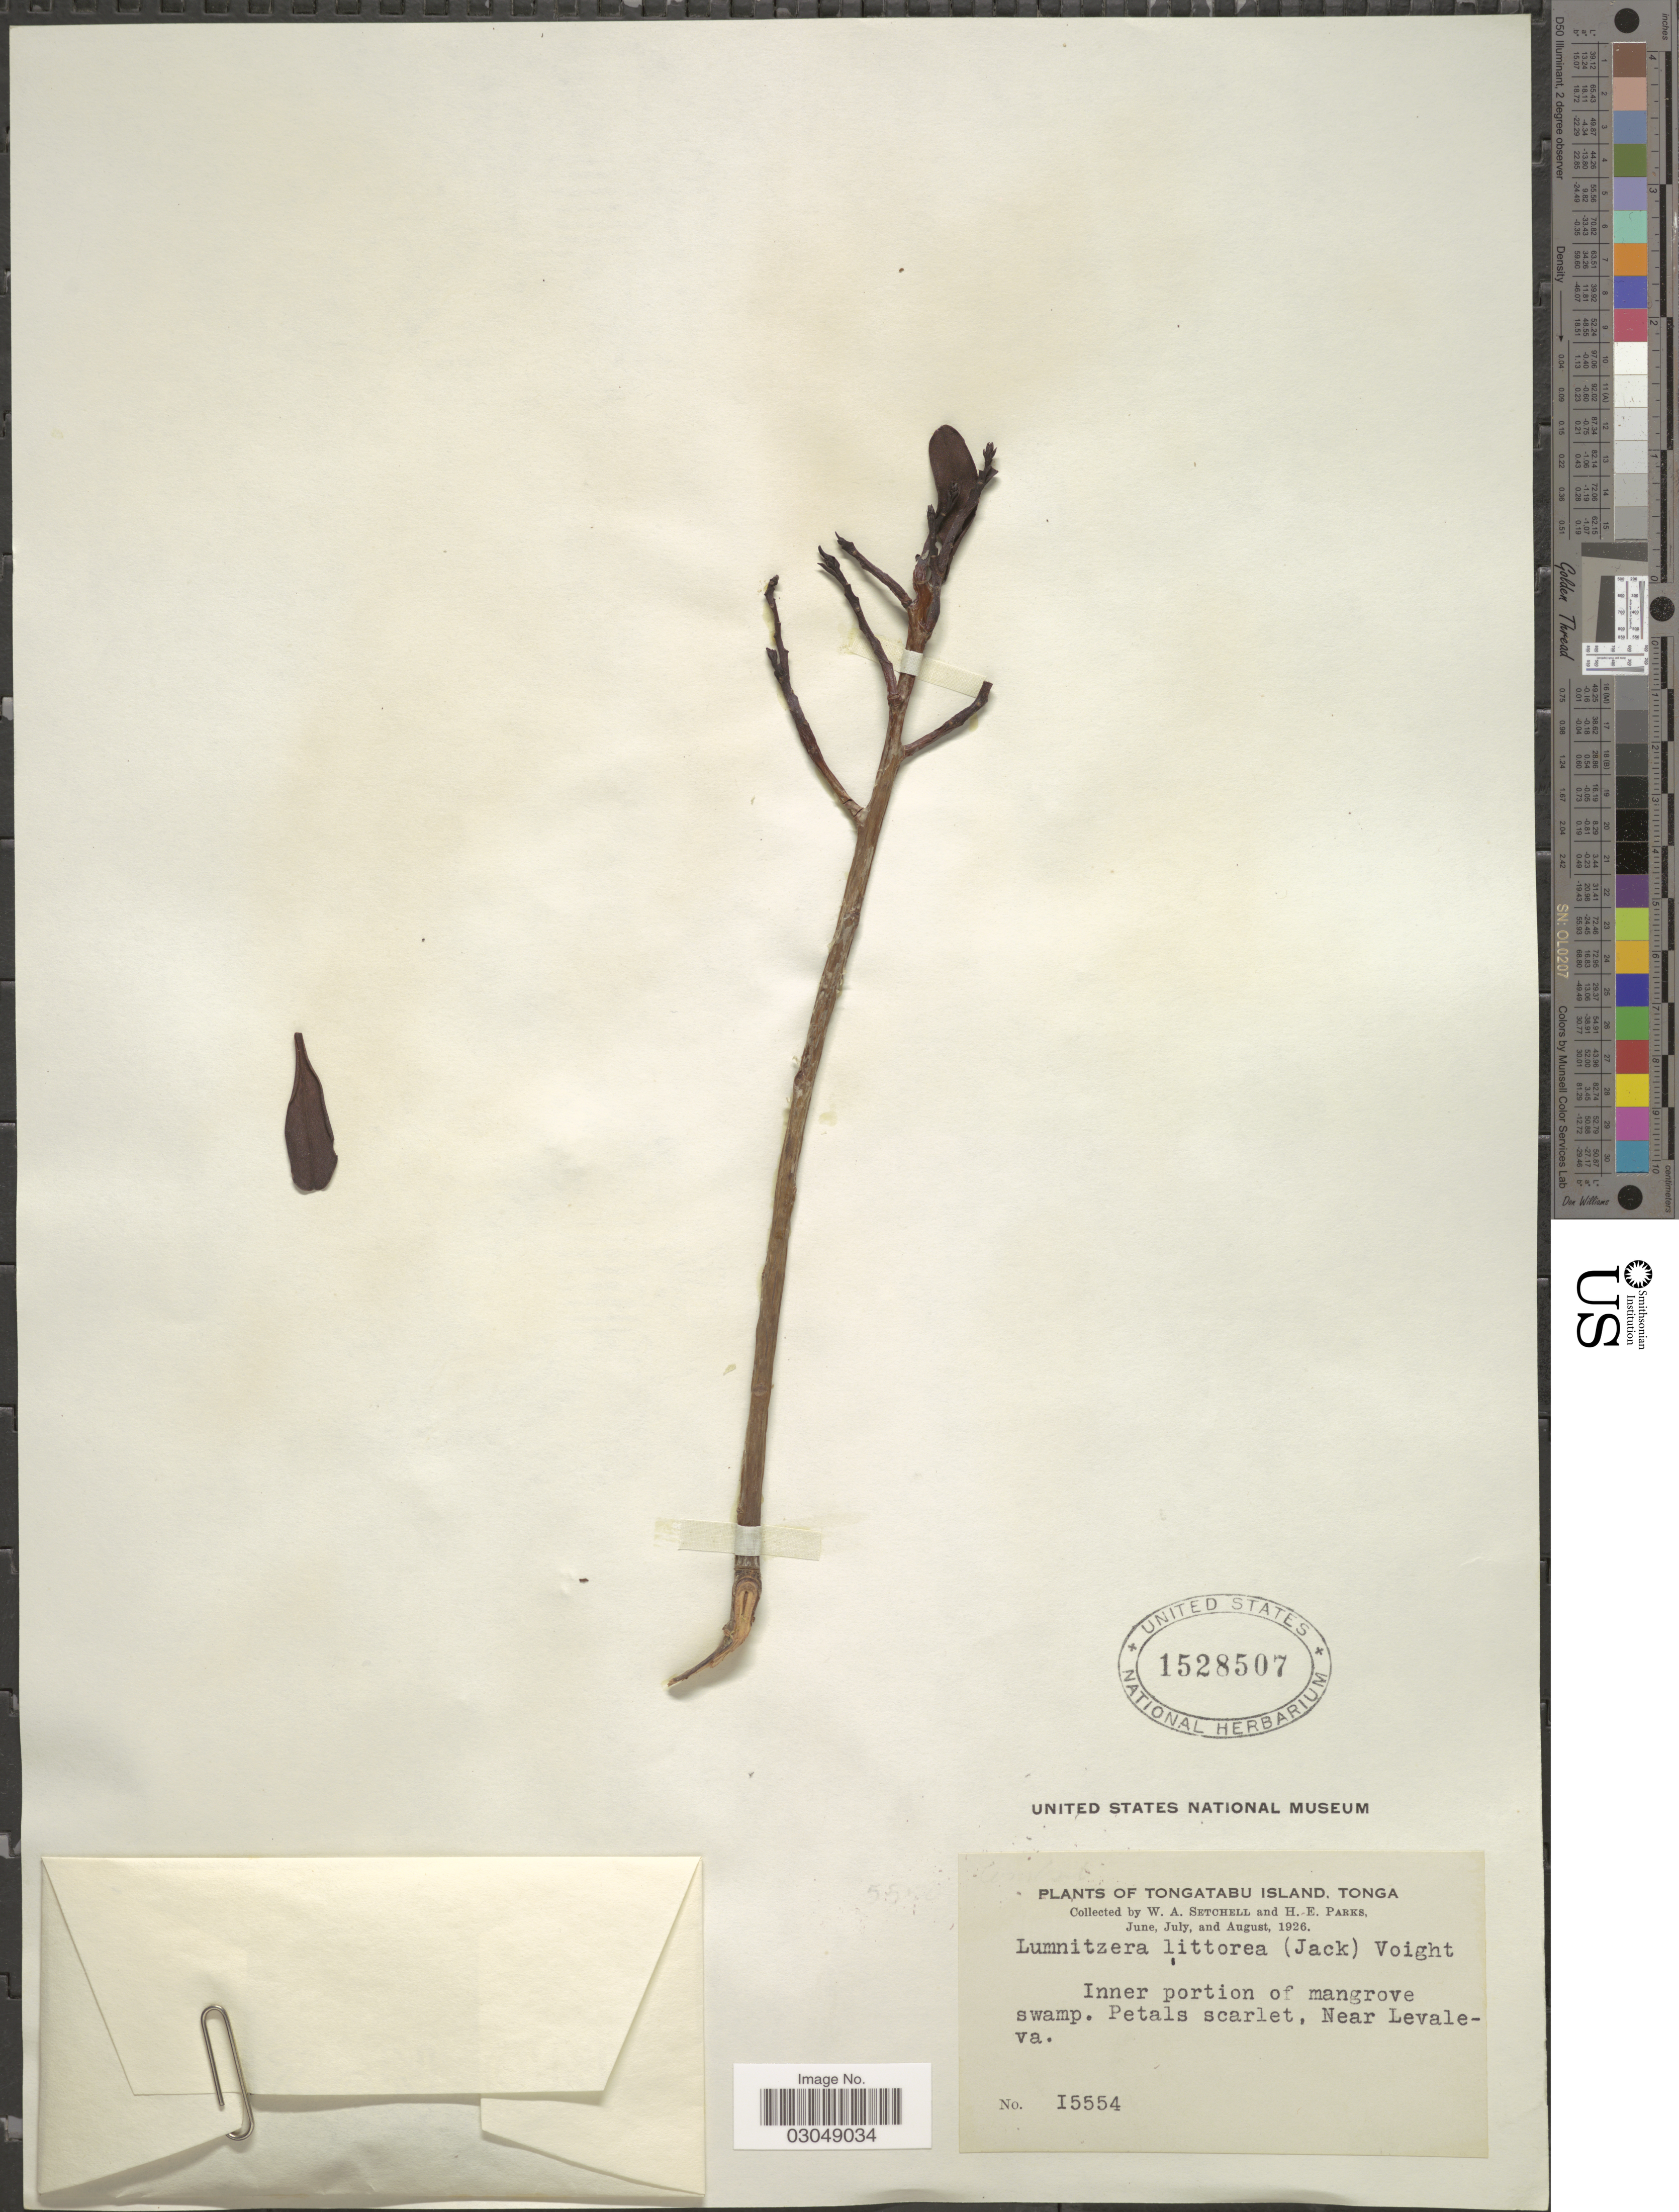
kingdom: Plantae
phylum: Tracheophyta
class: Magnoliopsida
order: Myrtales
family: Combretaceae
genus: Lumnitzera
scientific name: Lumnitzera littorea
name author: (Jack) Voight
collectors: W. Setchell & H. E. Parks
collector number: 15554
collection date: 1926-06/1926-08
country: Tonga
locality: Tongatabu Island. Near Levaleva.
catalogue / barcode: US 1528507